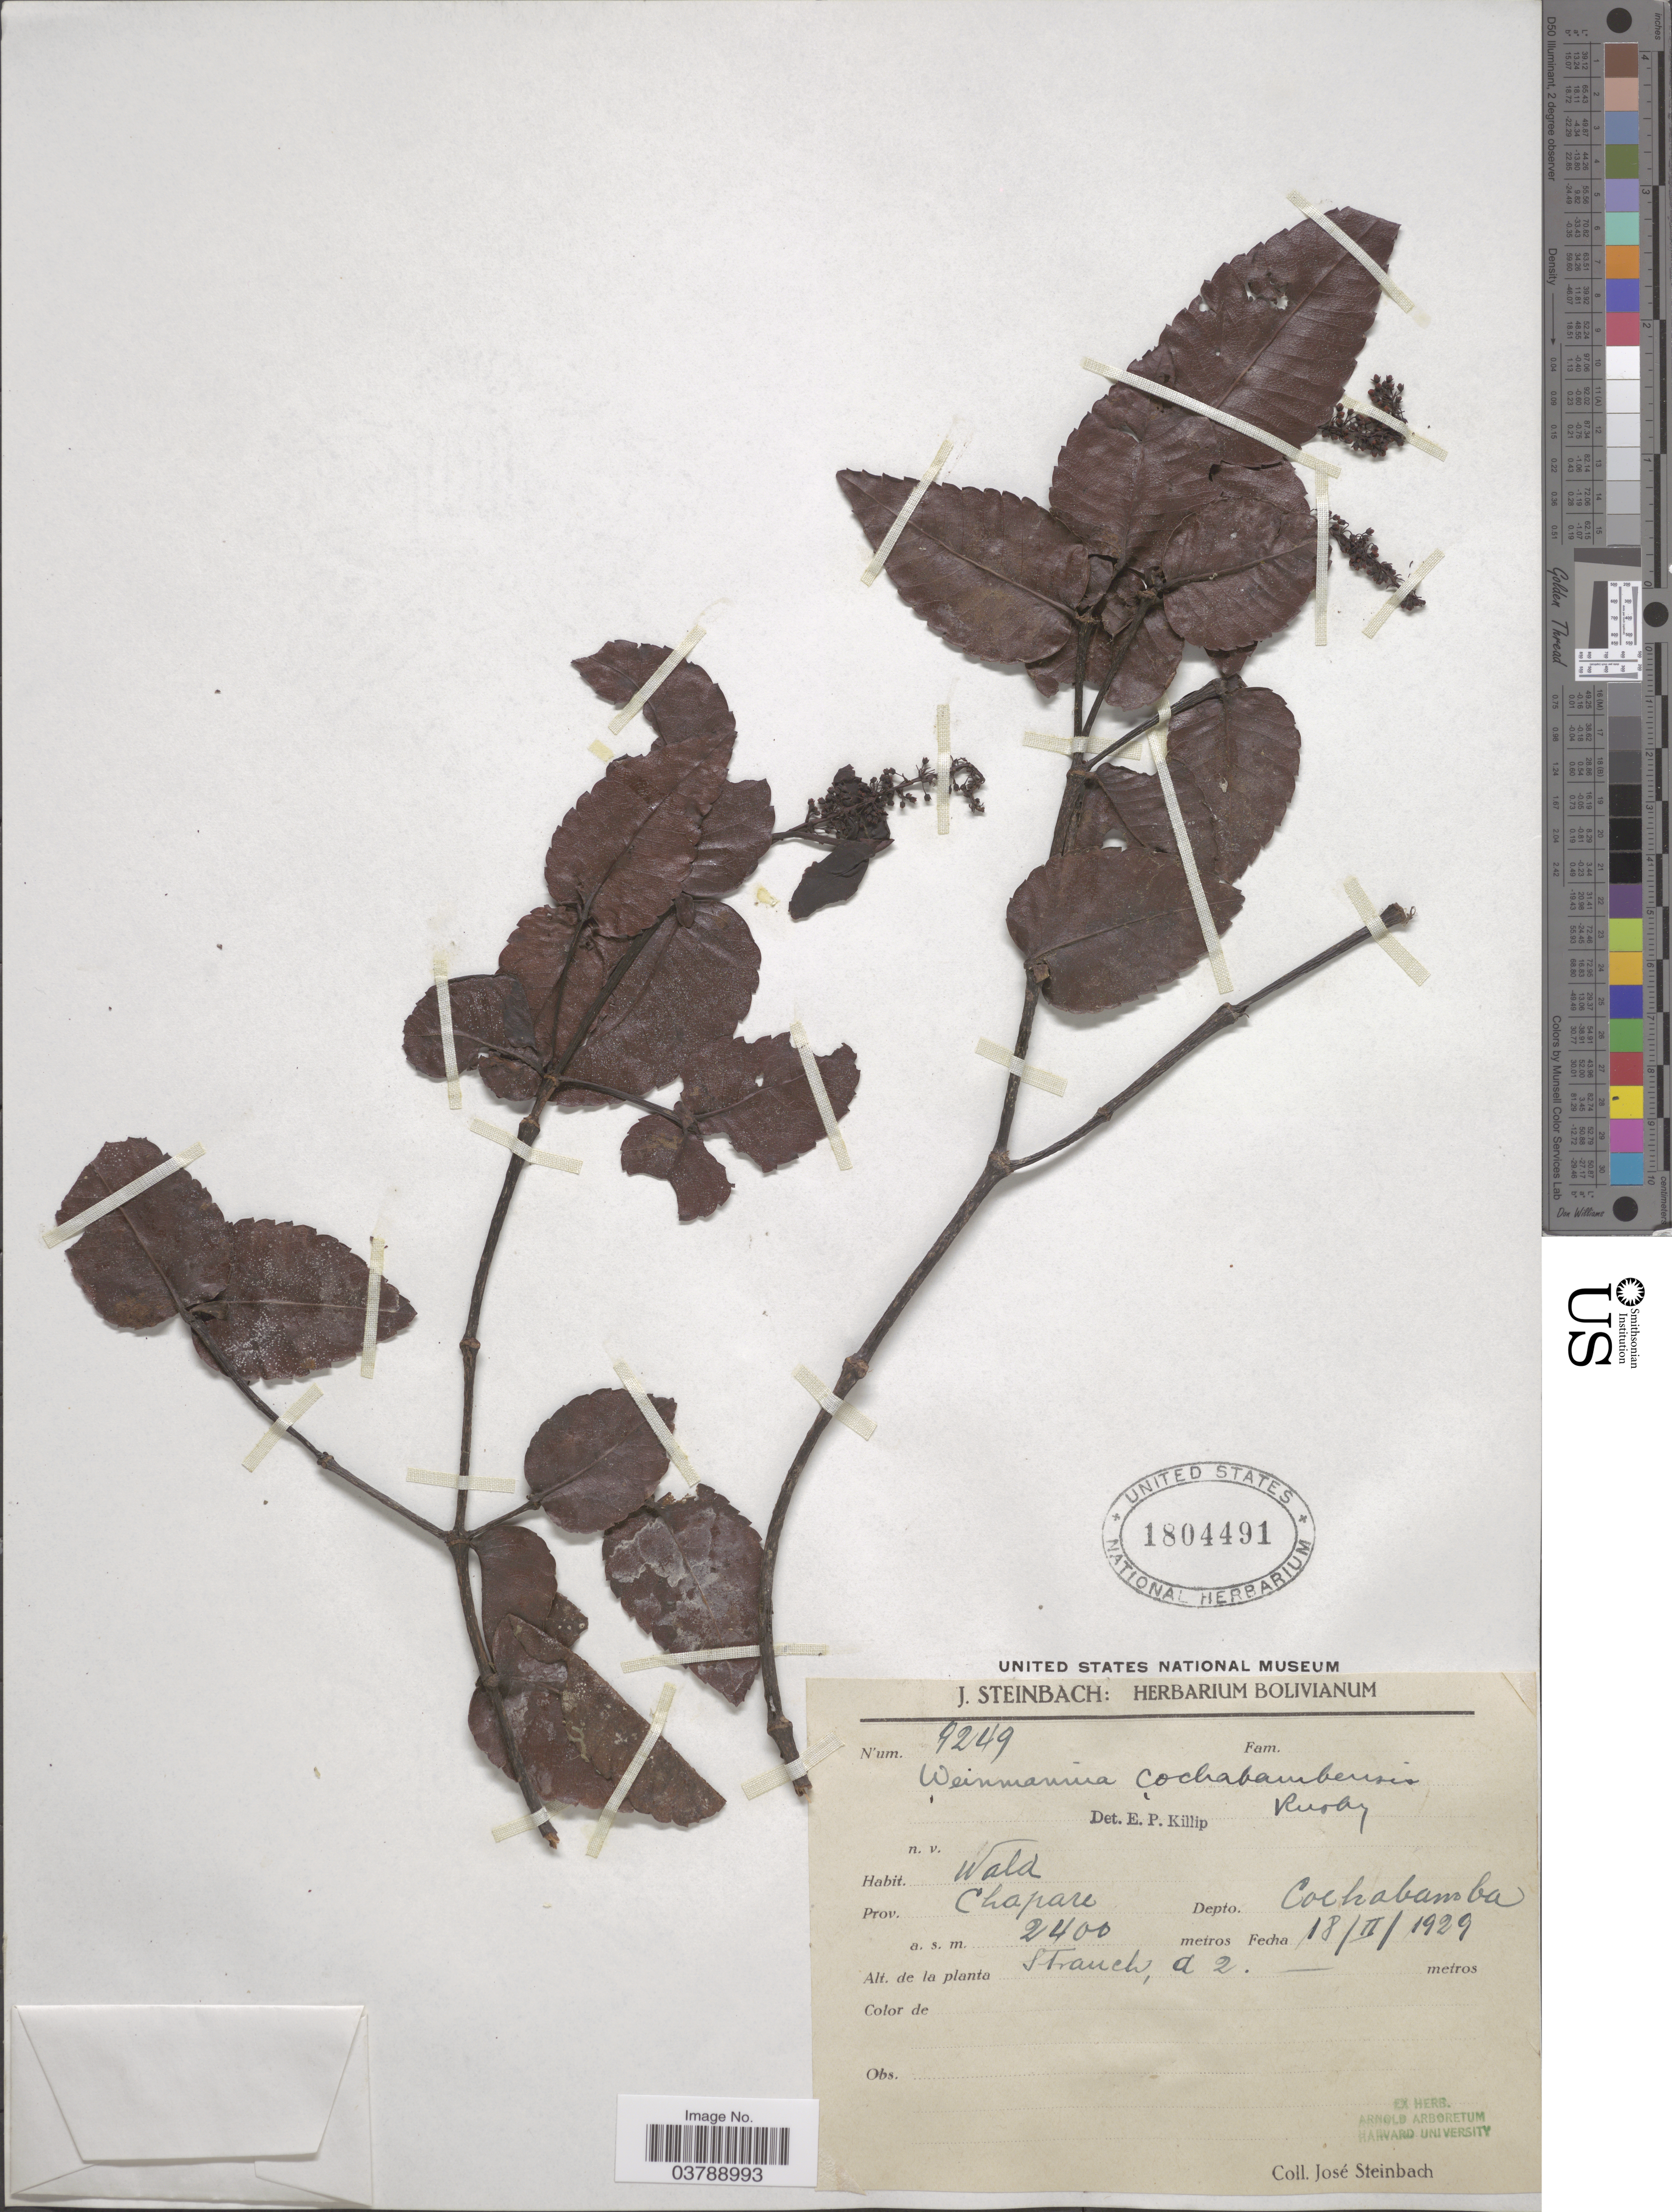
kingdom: Plantae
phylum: Tracheophyta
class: Magnoliopsida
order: Oxalidales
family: Cunoniaceae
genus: Weinmannia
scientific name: Weinmannia cochabambensis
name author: (Rusby) R.C. Foster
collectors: J. Steinbach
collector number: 9249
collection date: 1929-02-18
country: Bolivia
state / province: Cochabamba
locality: Prov. Chapare. Depto. Cochabamba.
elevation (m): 2400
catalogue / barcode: US 1804491